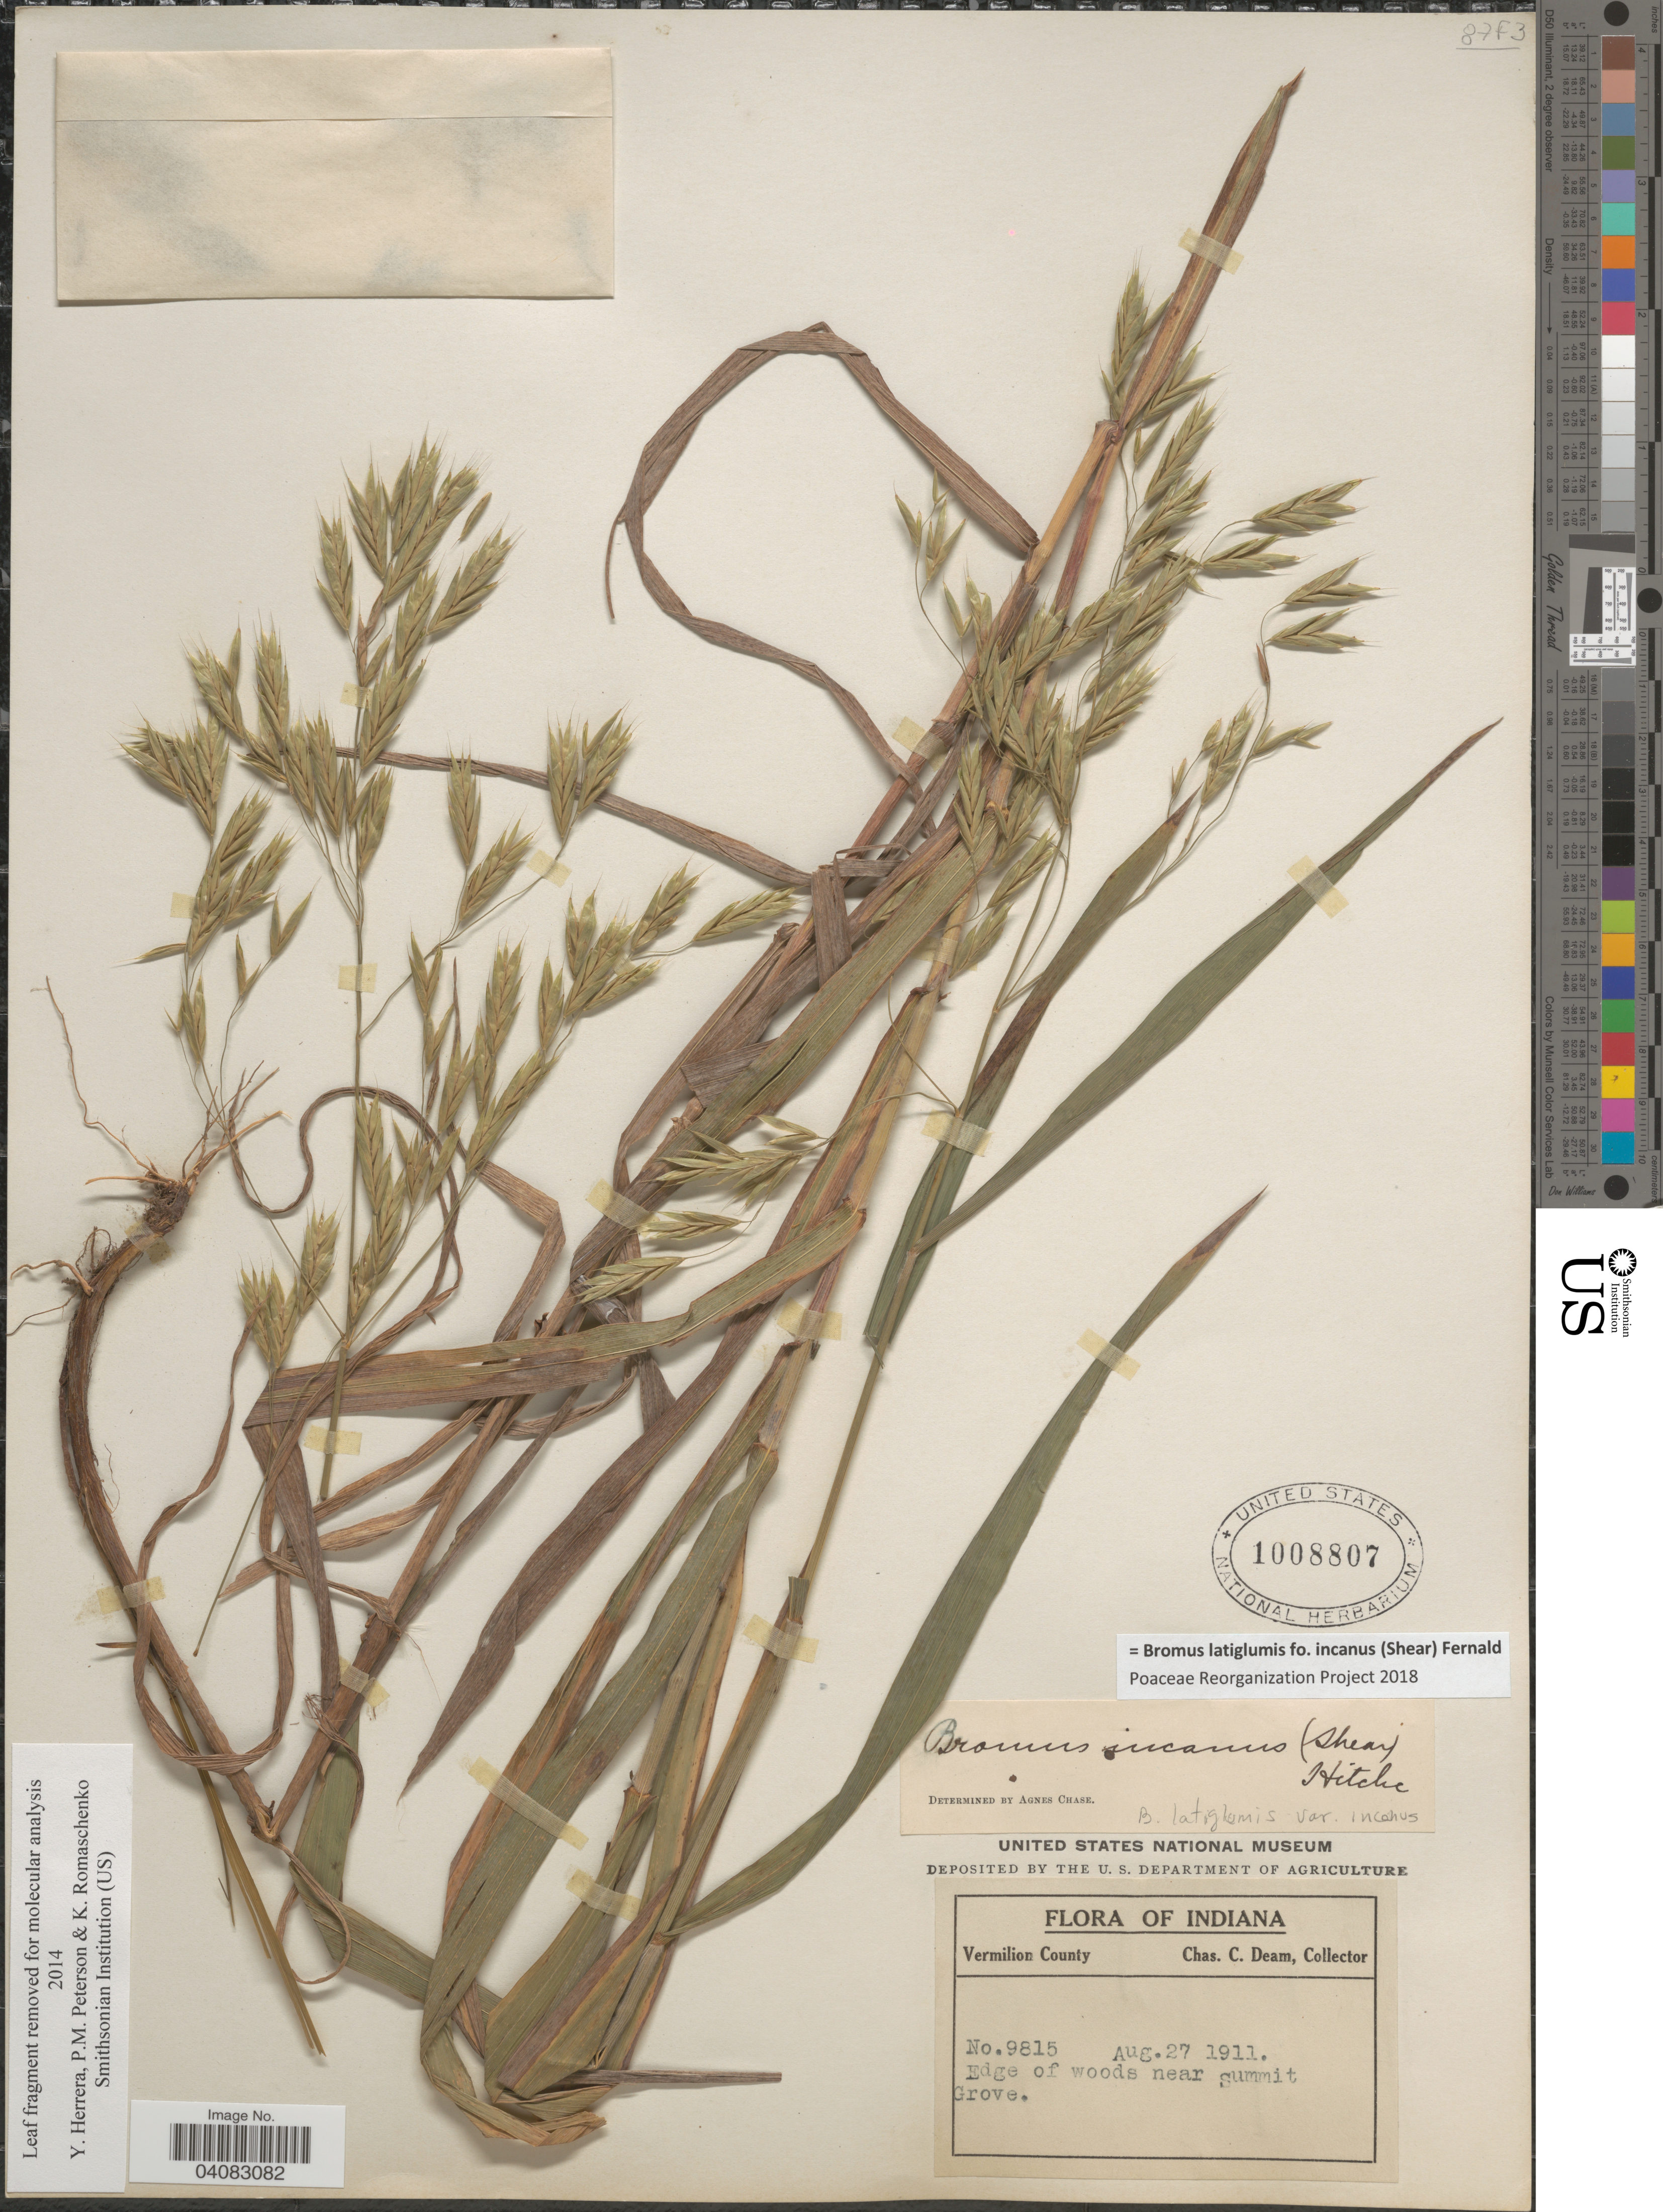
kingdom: Plantae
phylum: Tracheophyta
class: Liliopsida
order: Poales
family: Poaceae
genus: Bromus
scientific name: Bromus latiglumis f. incanus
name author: (Shear) Fernald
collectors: C. C. Deam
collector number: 9815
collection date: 1911-08-27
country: United States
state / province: Indiana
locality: Vermillion County. Edge of woods near summit Grove.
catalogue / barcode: US 1008807